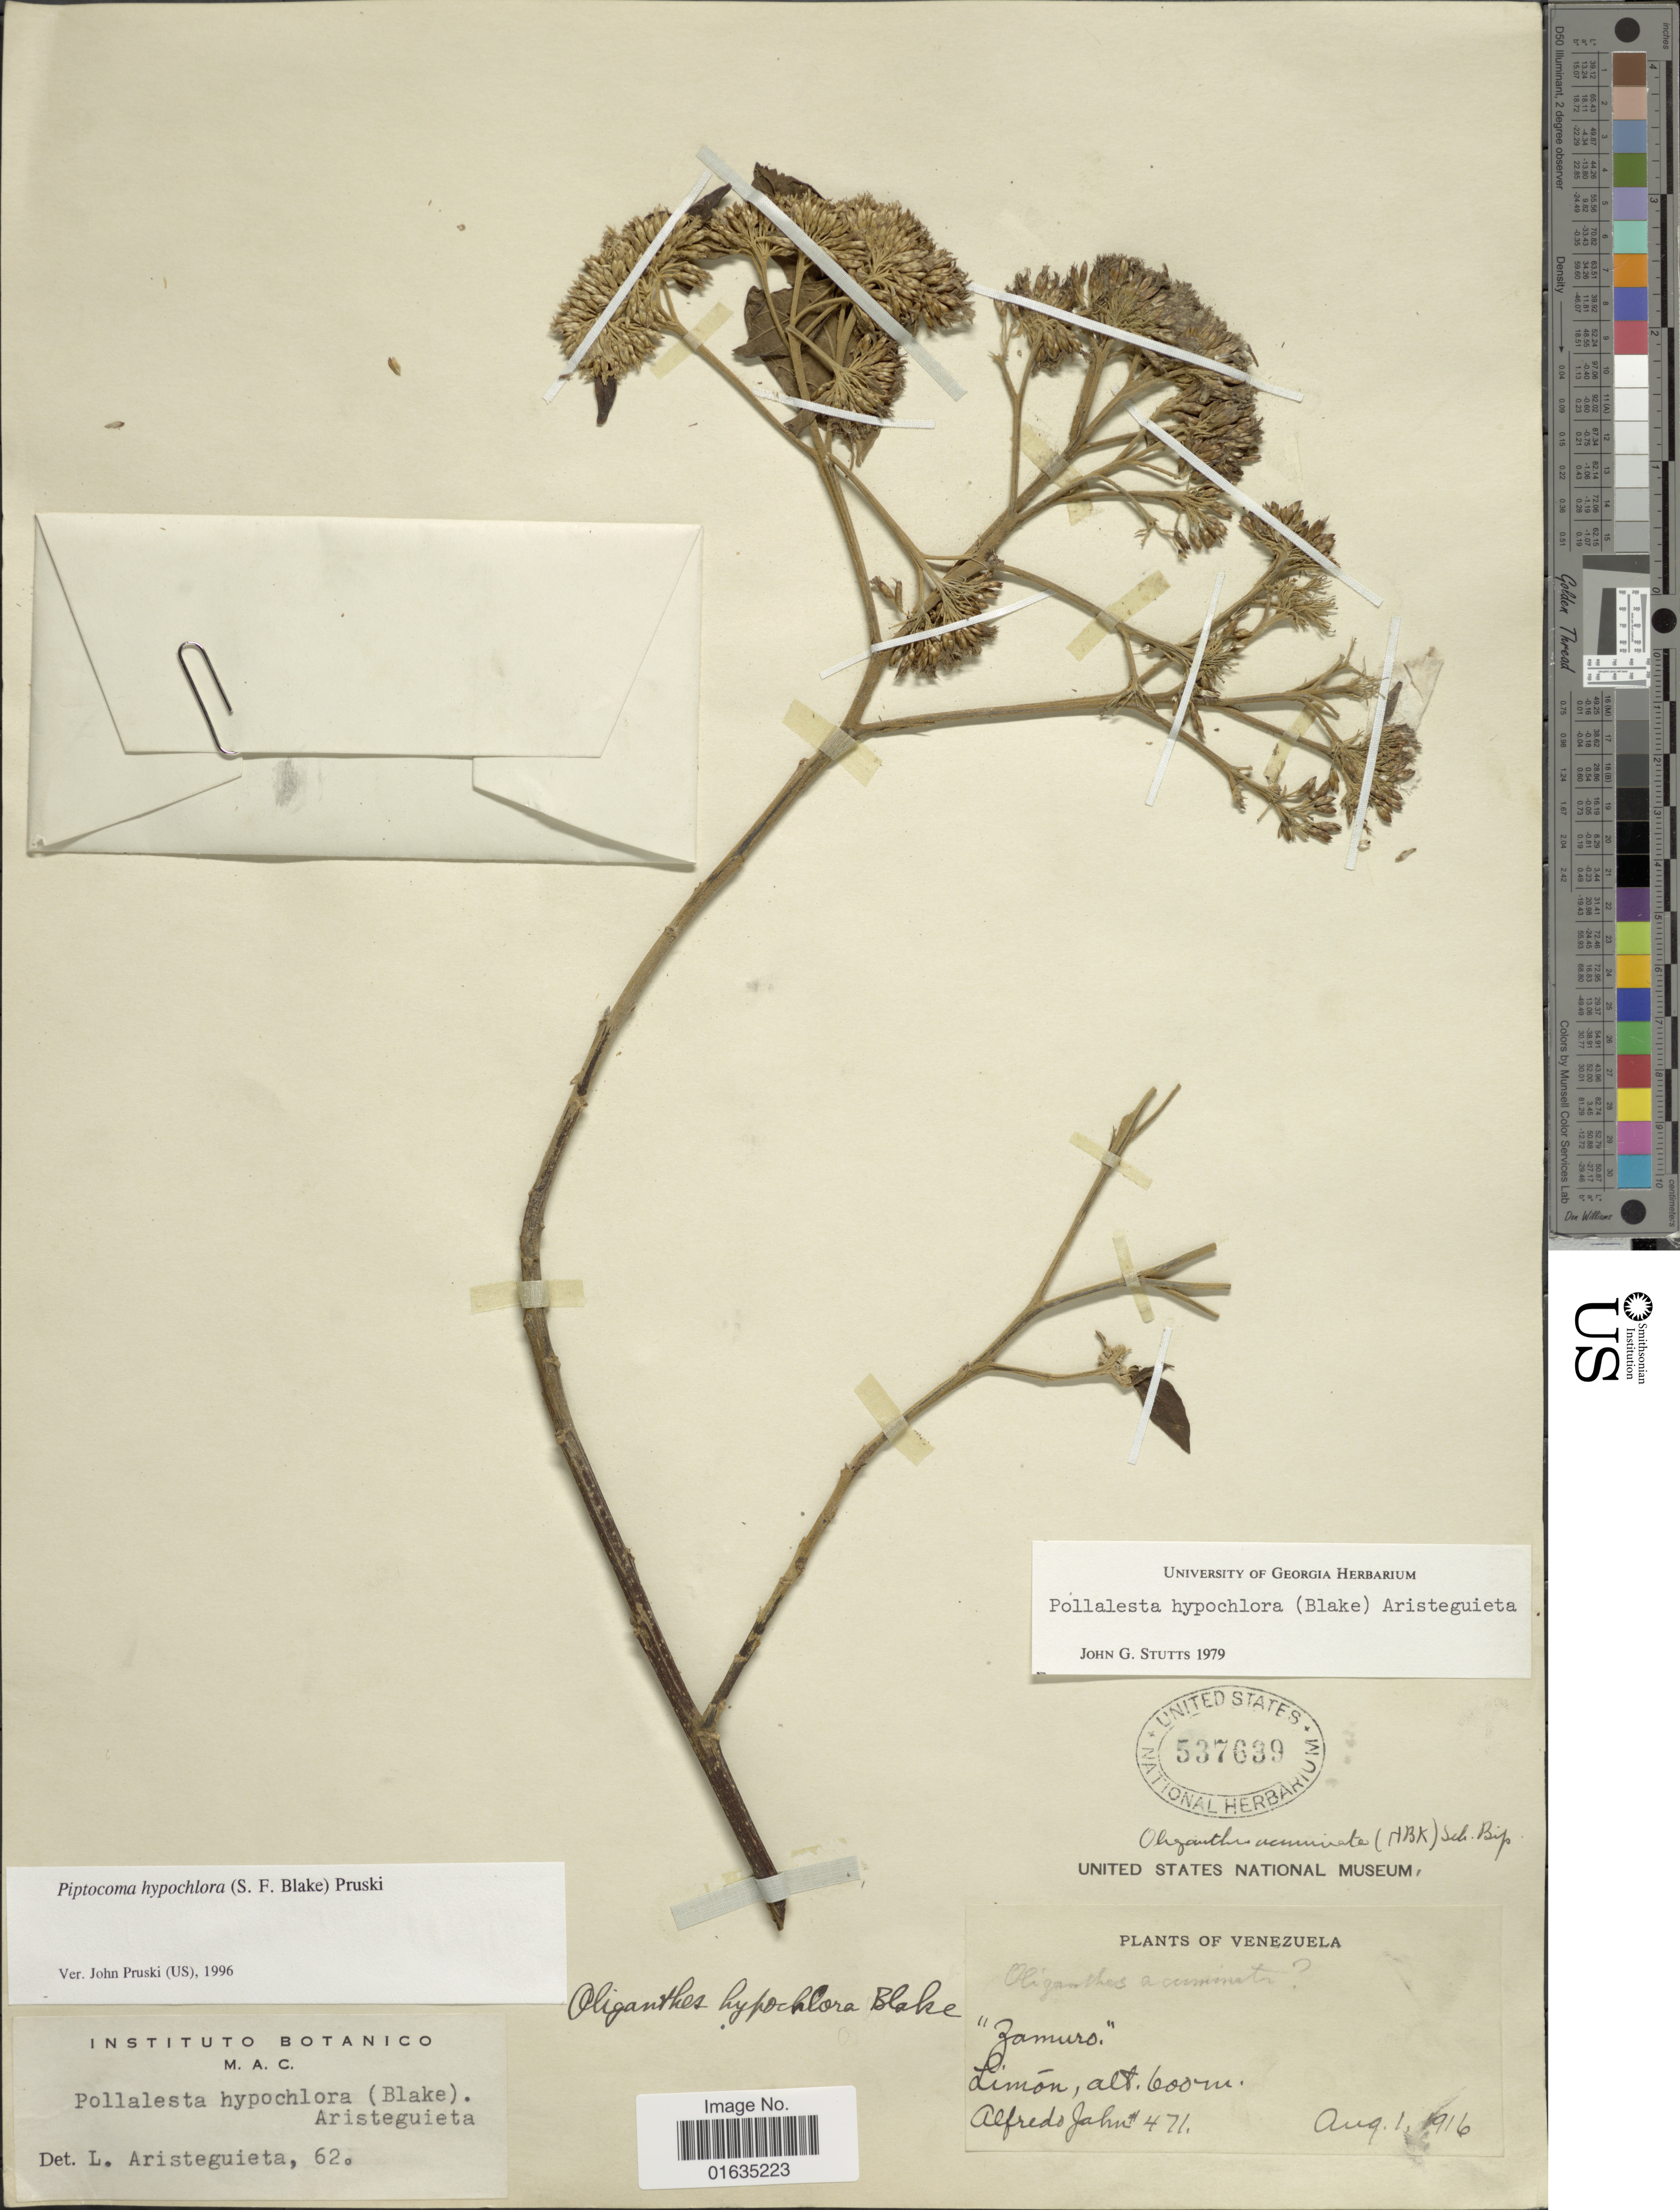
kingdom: Plantae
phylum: Tracheophyta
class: Magnoliopsida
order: Asterales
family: Asteraceae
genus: Piptocoma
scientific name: Piptocoma hypochlora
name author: (S.F. Blake) Pruski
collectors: A. Jahn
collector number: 471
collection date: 1916-08-01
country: Venezuela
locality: Limon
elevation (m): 600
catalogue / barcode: US 537639